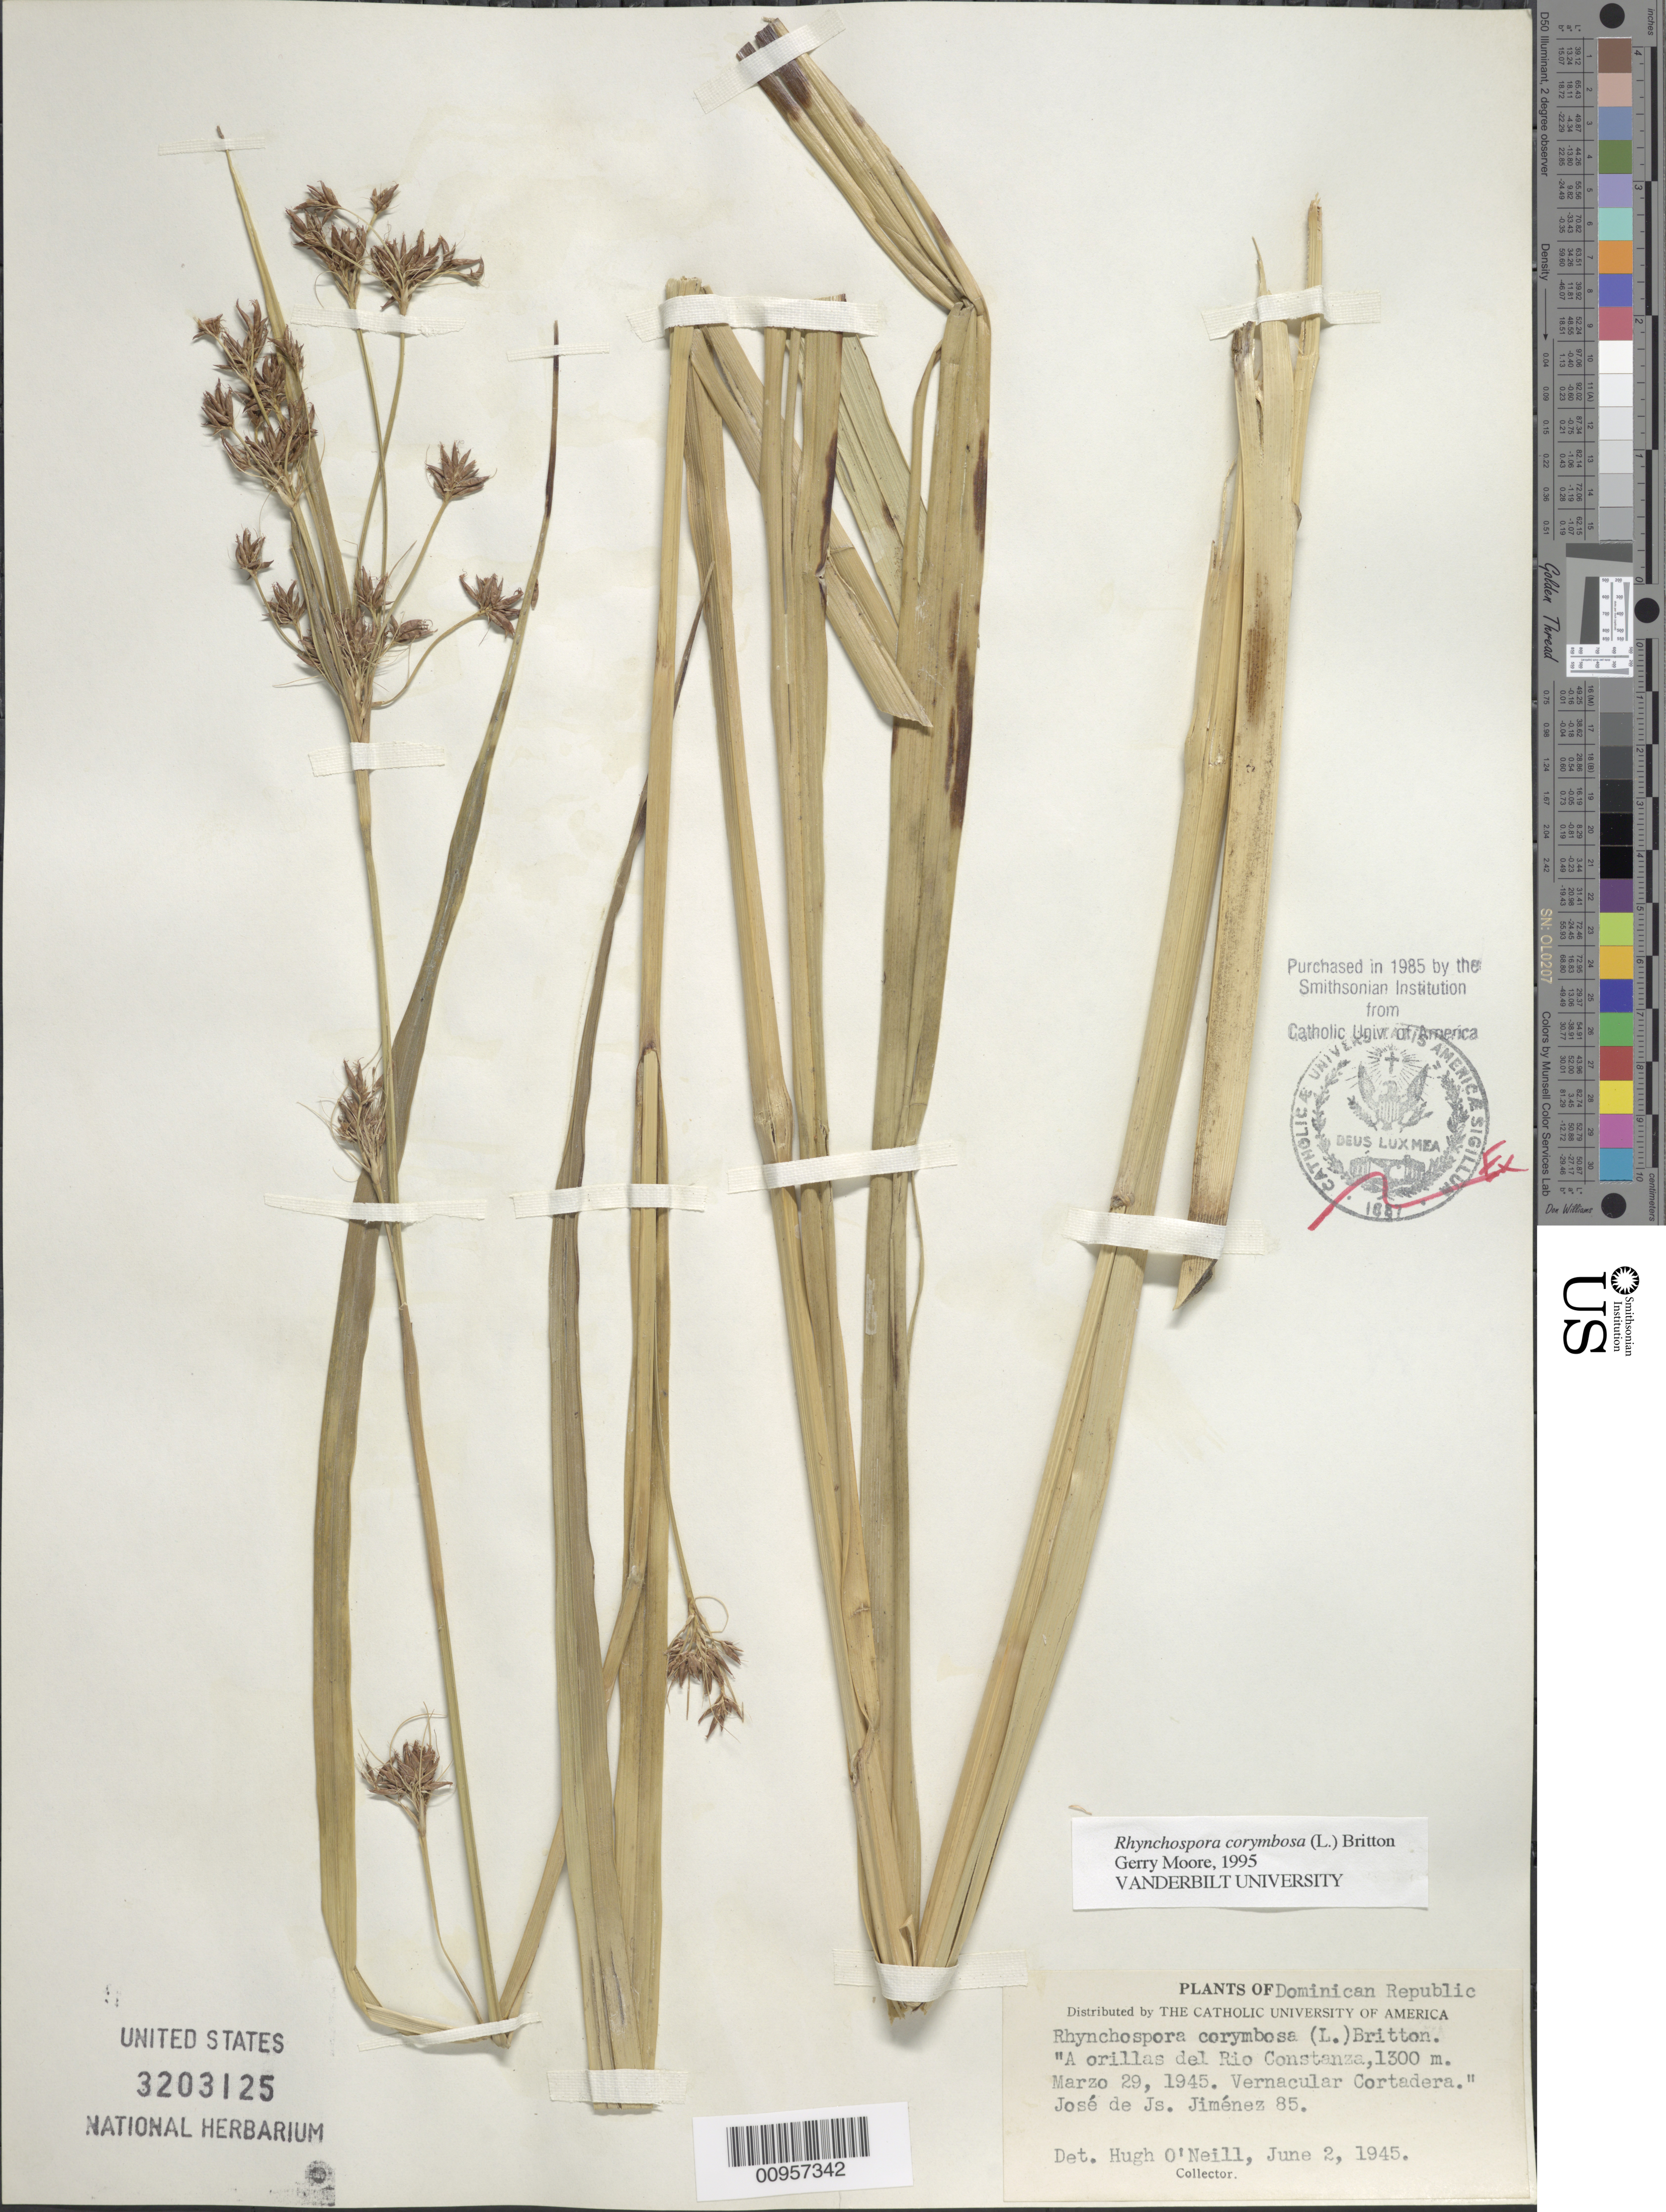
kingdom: Plantae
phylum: Tracheophyta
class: Liliopsida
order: Poales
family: Cyperaceae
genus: Rhynchospora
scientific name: Rhynchospora corymbosa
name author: (L.) Britton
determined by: Moore, G.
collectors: J. J. Jiménez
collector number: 85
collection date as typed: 29 Mar 1945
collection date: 1945-03-29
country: Dominican Republic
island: Hispaniola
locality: A orillas del Rio Constanza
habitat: A orillas del rio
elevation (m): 1300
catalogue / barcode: US 3203125